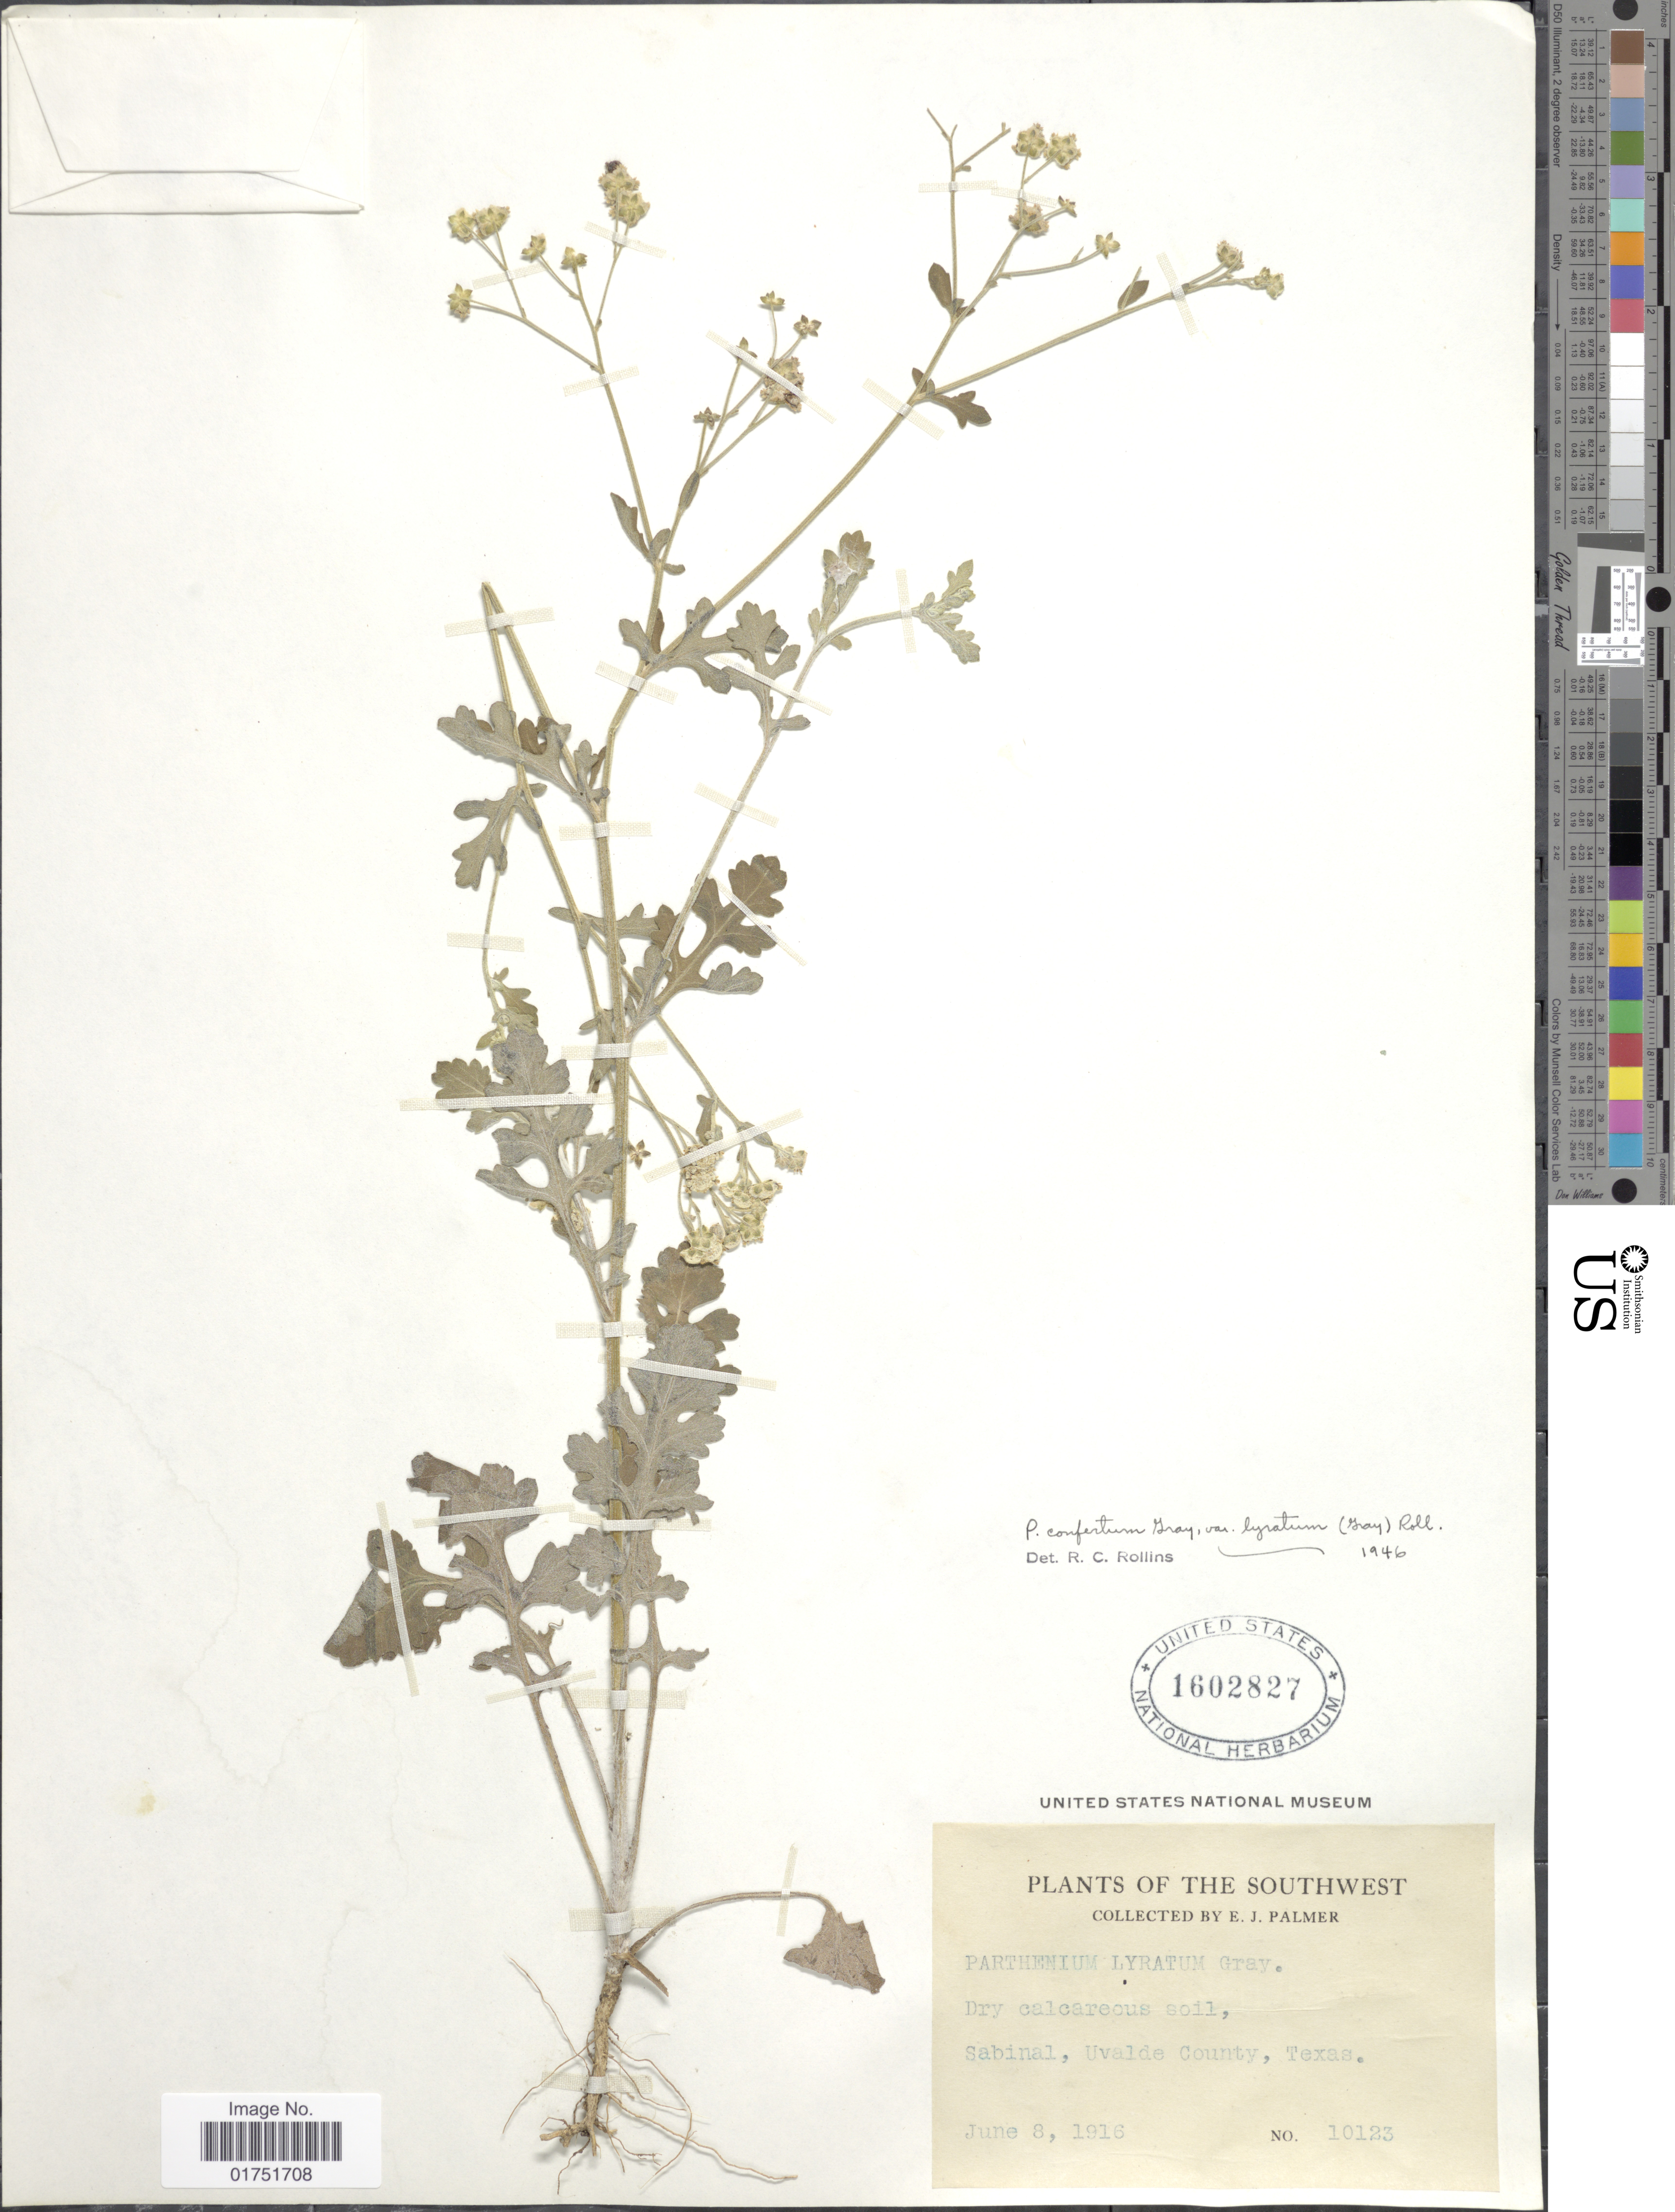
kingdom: Plantae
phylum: Tracheophyta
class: Magnoliopsida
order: Asterales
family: Asteraceae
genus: Parthenium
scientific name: Parthenium confertum var. lyratum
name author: (A. Gray) Rollins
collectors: E. J. Palmer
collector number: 10123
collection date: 1916-06-08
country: United States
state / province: Texas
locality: The Southwest, Sabinal, Uvalde County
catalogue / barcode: US 1602827